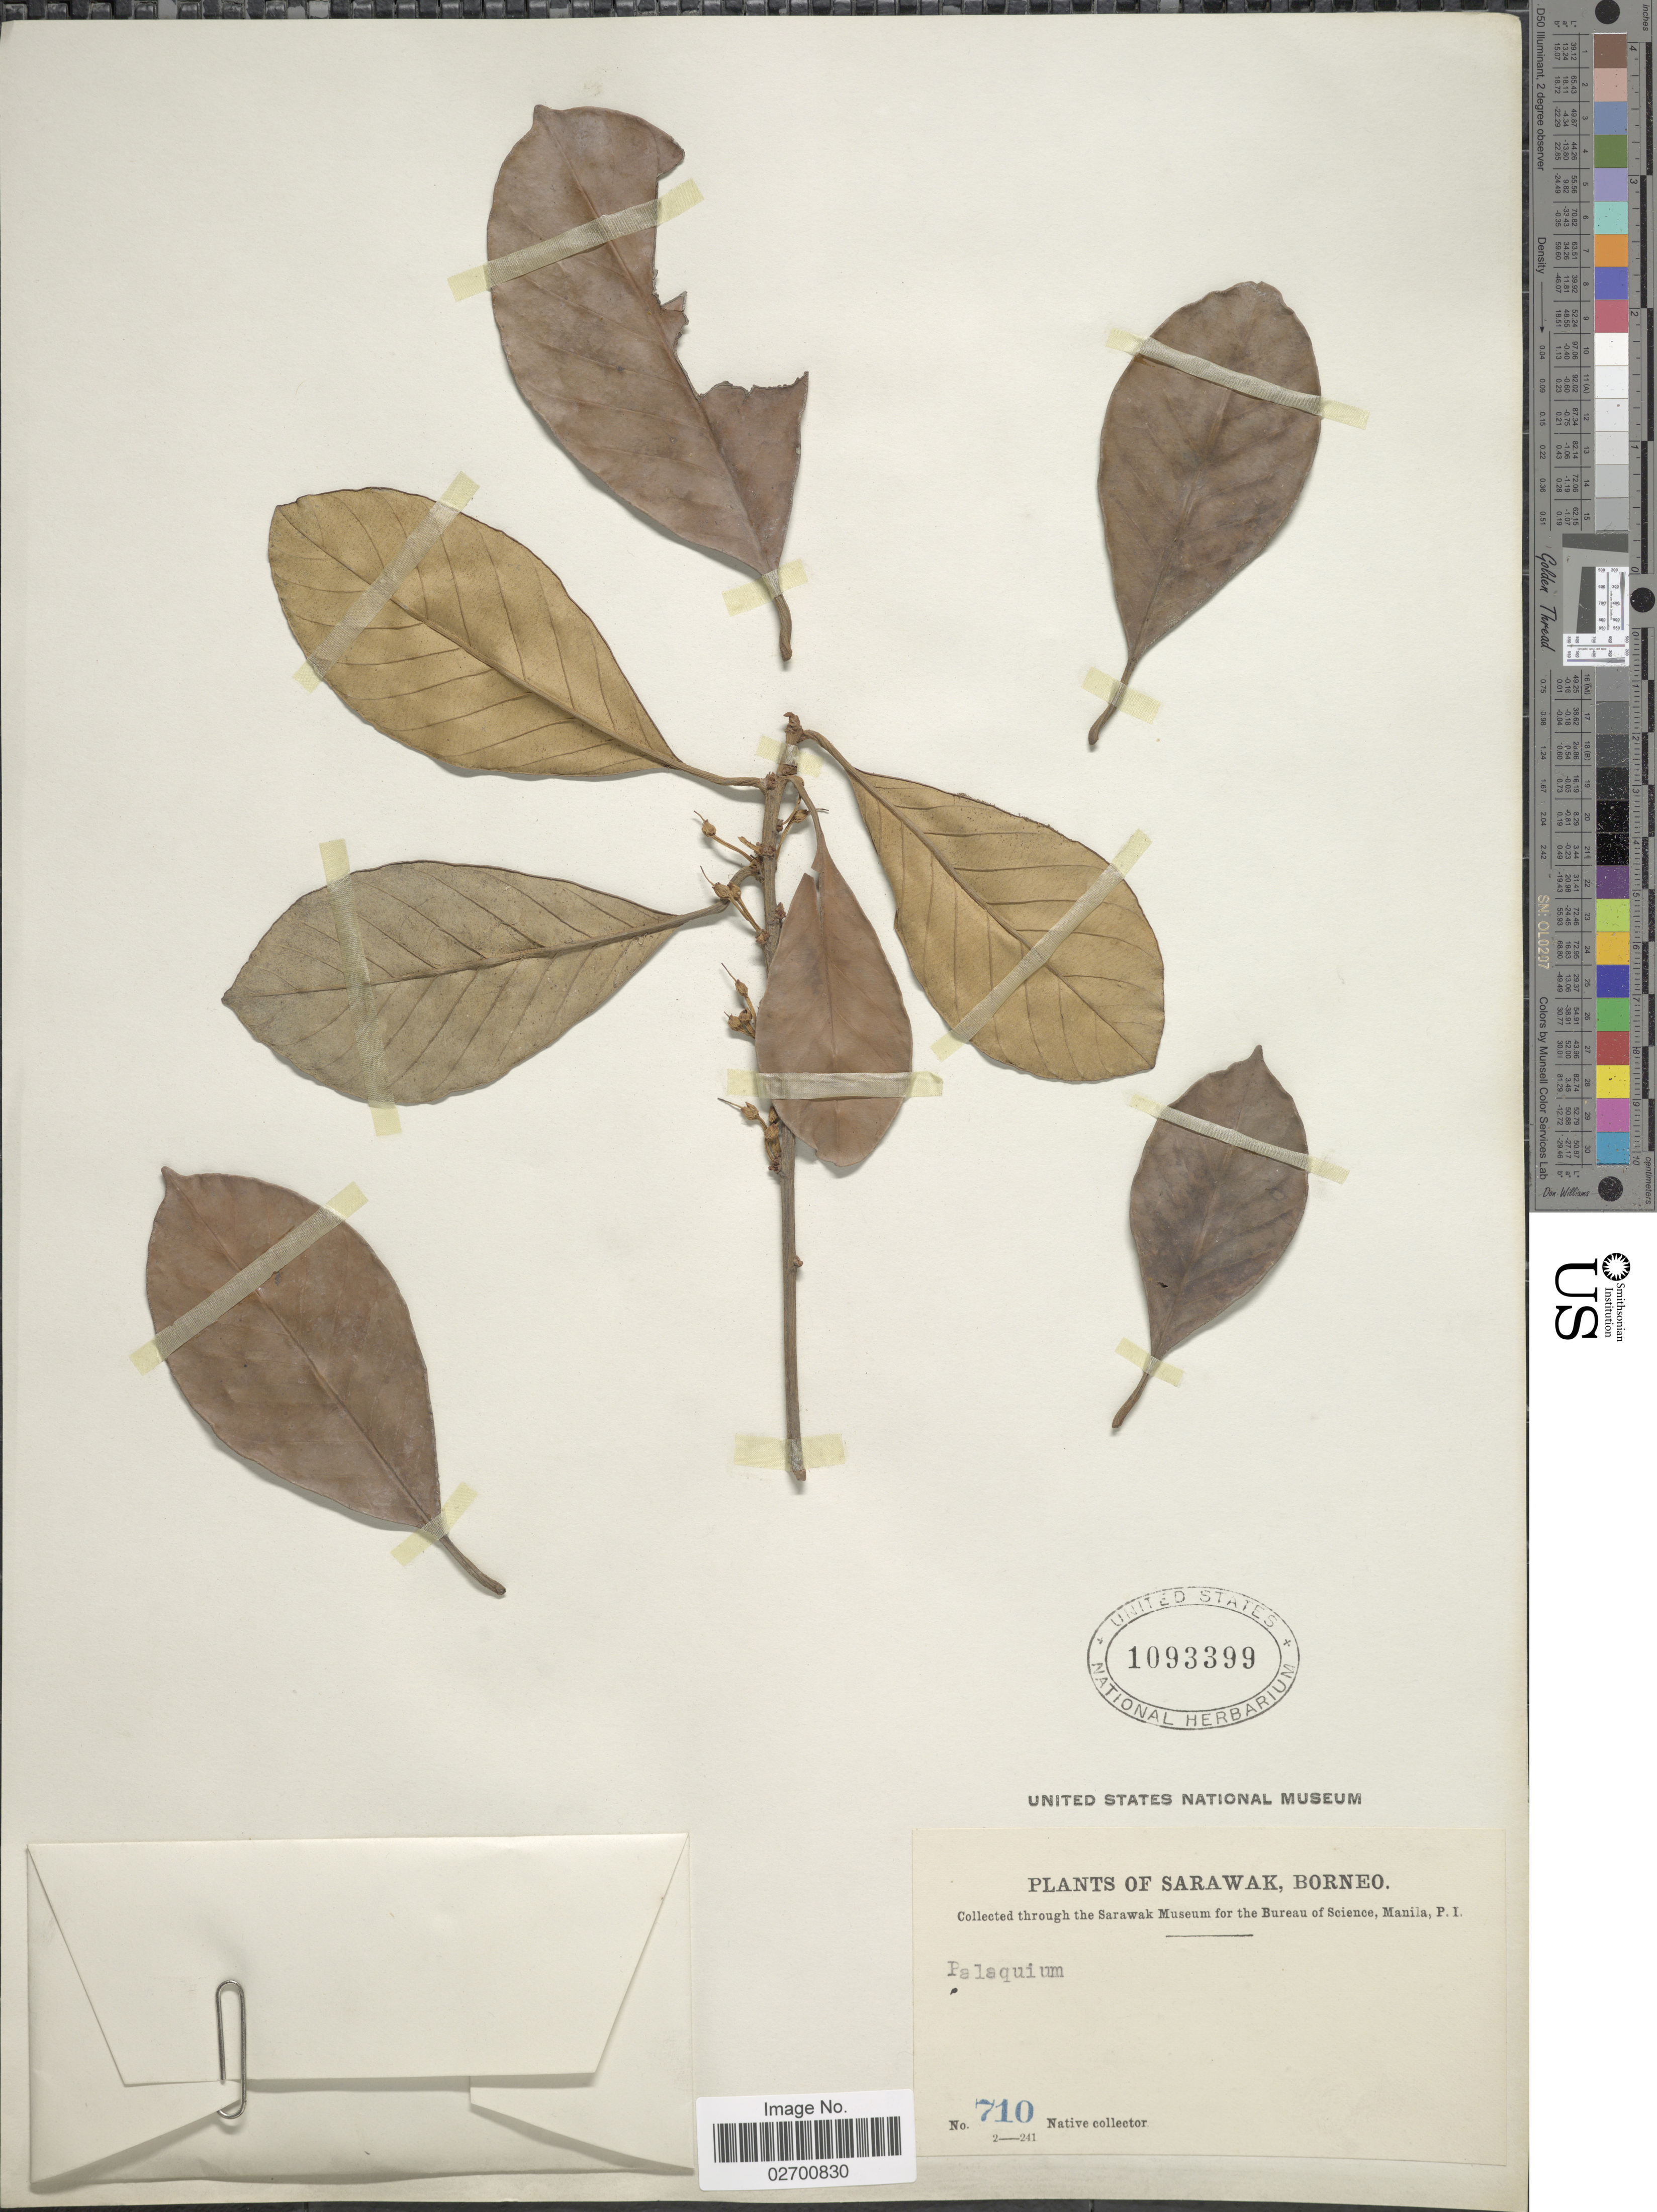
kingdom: Plantae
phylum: Tracheophyta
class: Magnoliopsida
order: Ericales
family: Sapotaceae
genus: Palaquium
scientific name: Palaquium sp.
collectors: Native collector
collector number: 710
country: Malaysia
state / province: Sarawak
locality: Borneo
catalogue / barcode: US 1093399